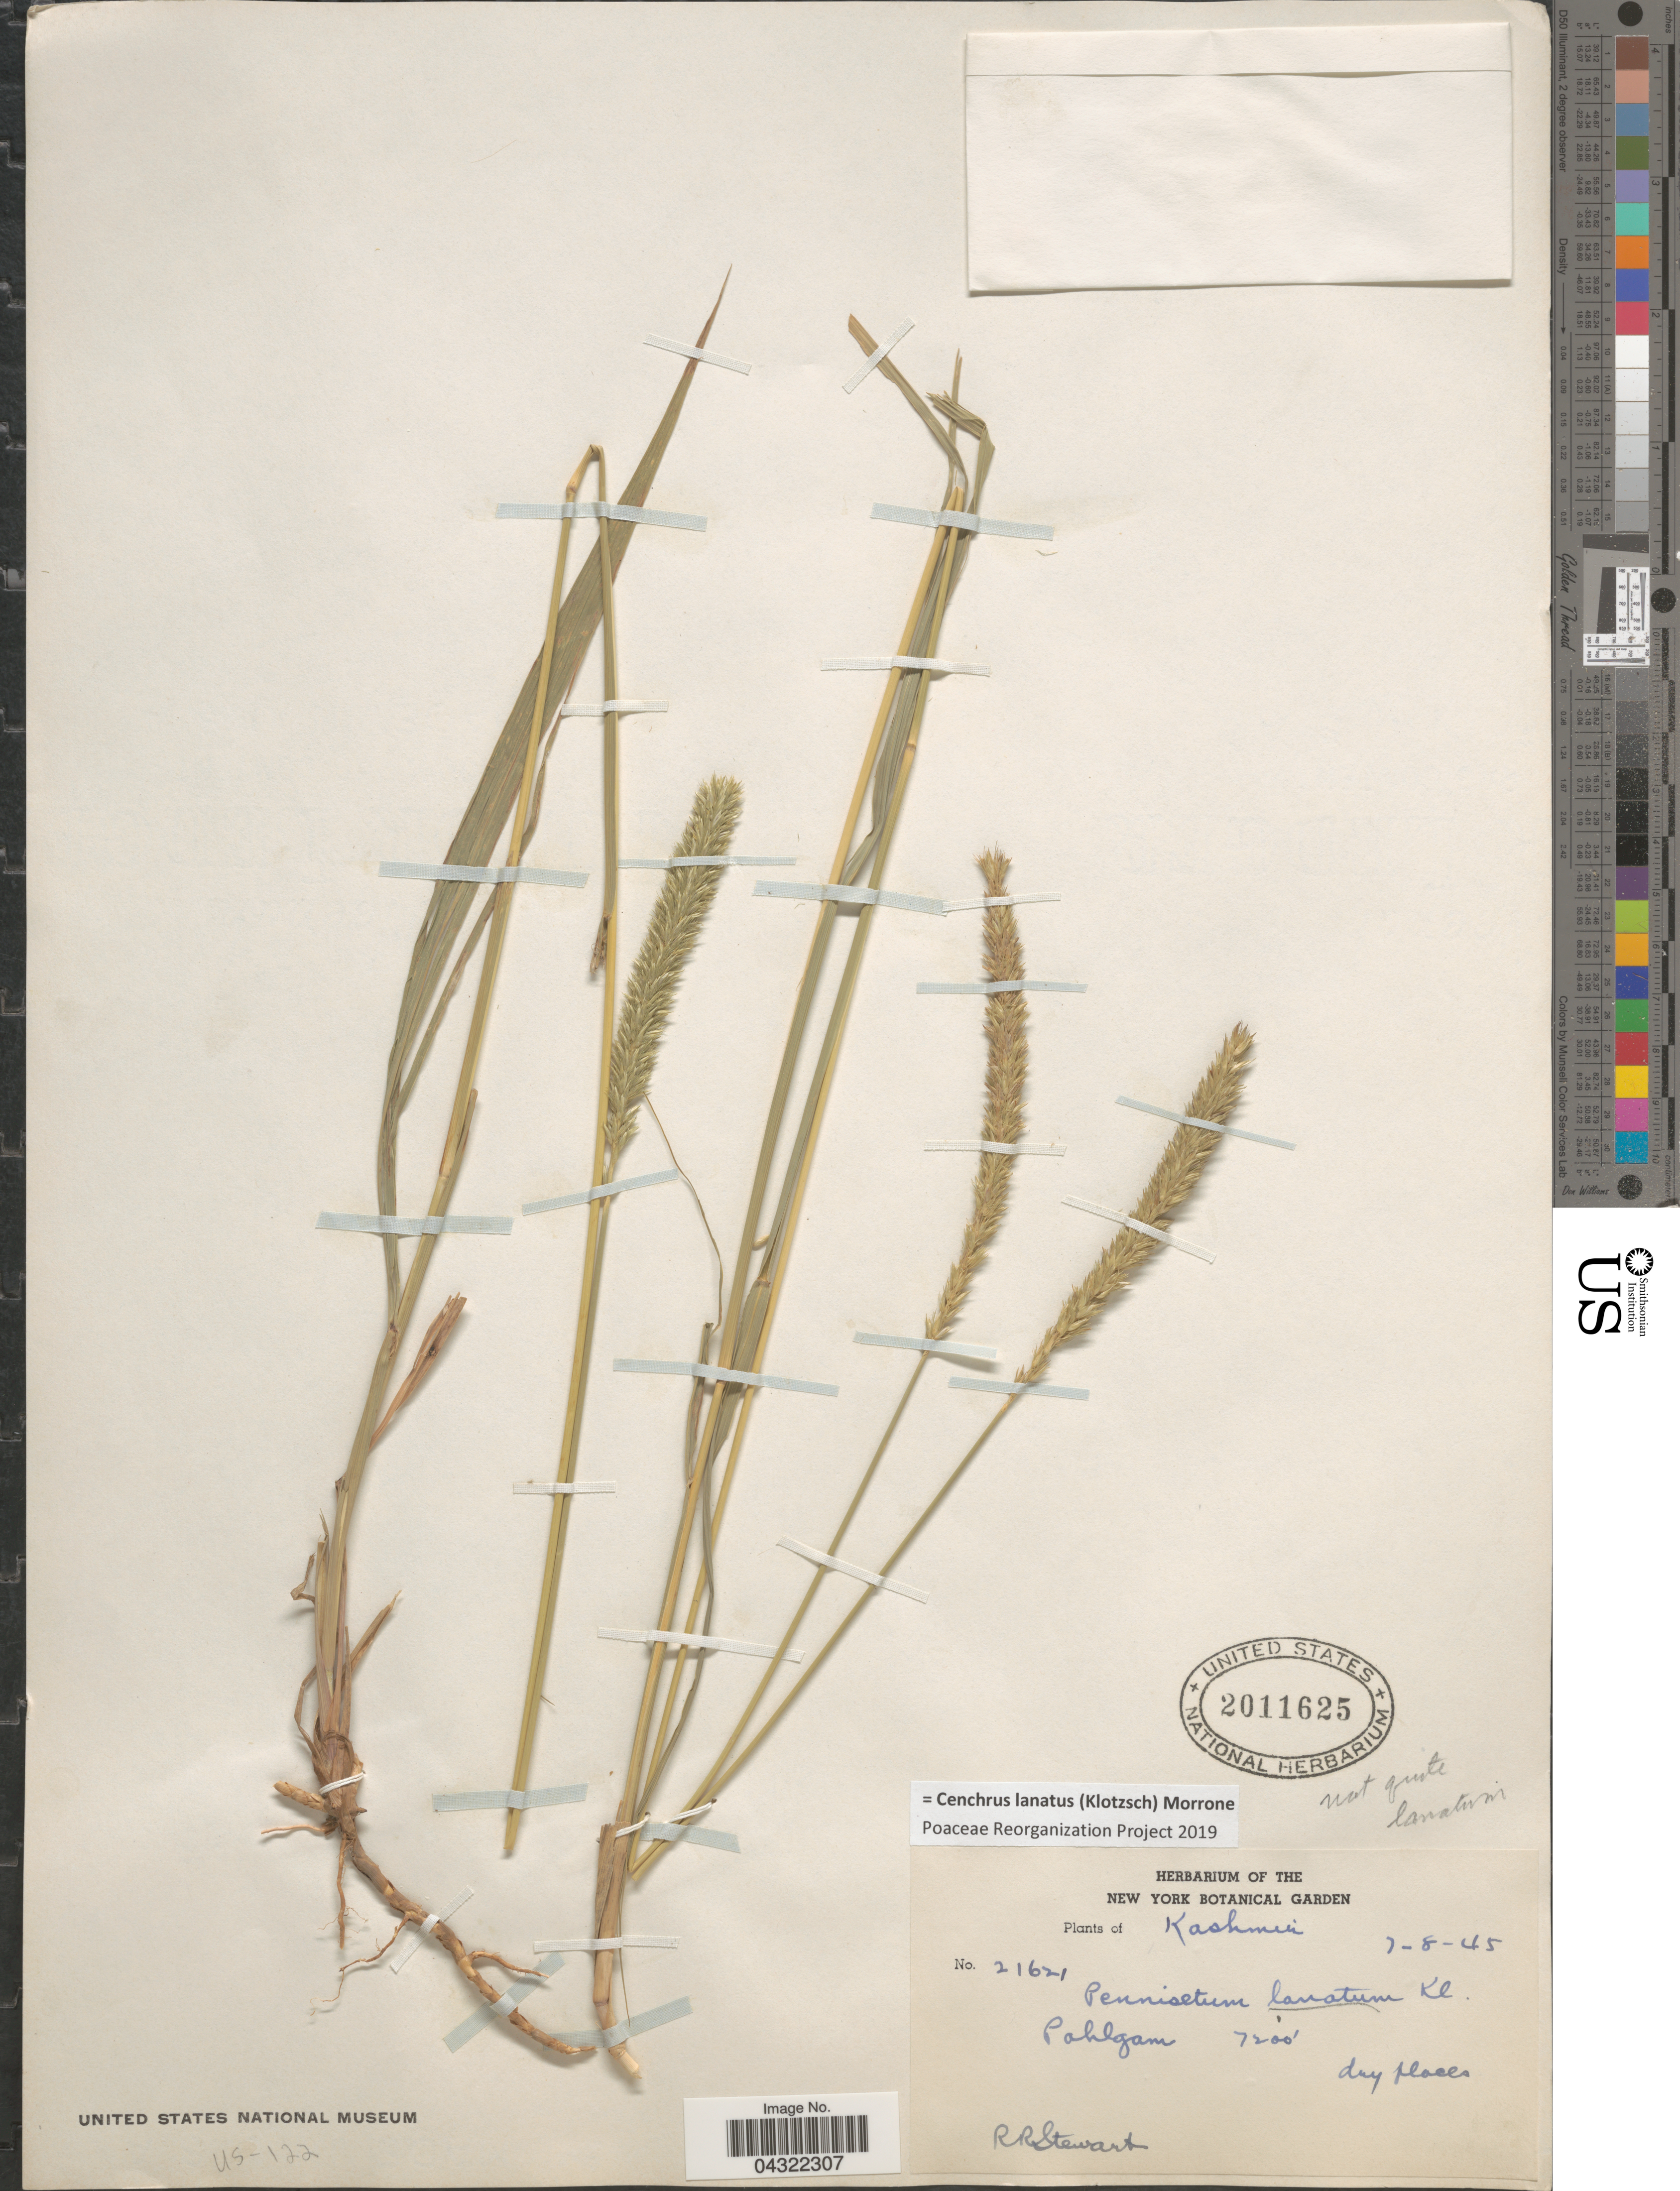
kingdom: Plantae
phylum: Tracheophyta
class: Liliopsida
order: Poales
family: Poaceae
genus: Cenchrus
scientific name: Cenchrus lanatus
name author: (Klotzsch) Morrone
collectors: R. Stewart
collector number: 21621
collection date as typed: Transcribed d/m/y: 8/7/45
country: India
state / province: Jammu and Kashmir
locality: Kashmir. Pahlgam.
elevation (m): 2195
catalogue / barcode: US 2011625